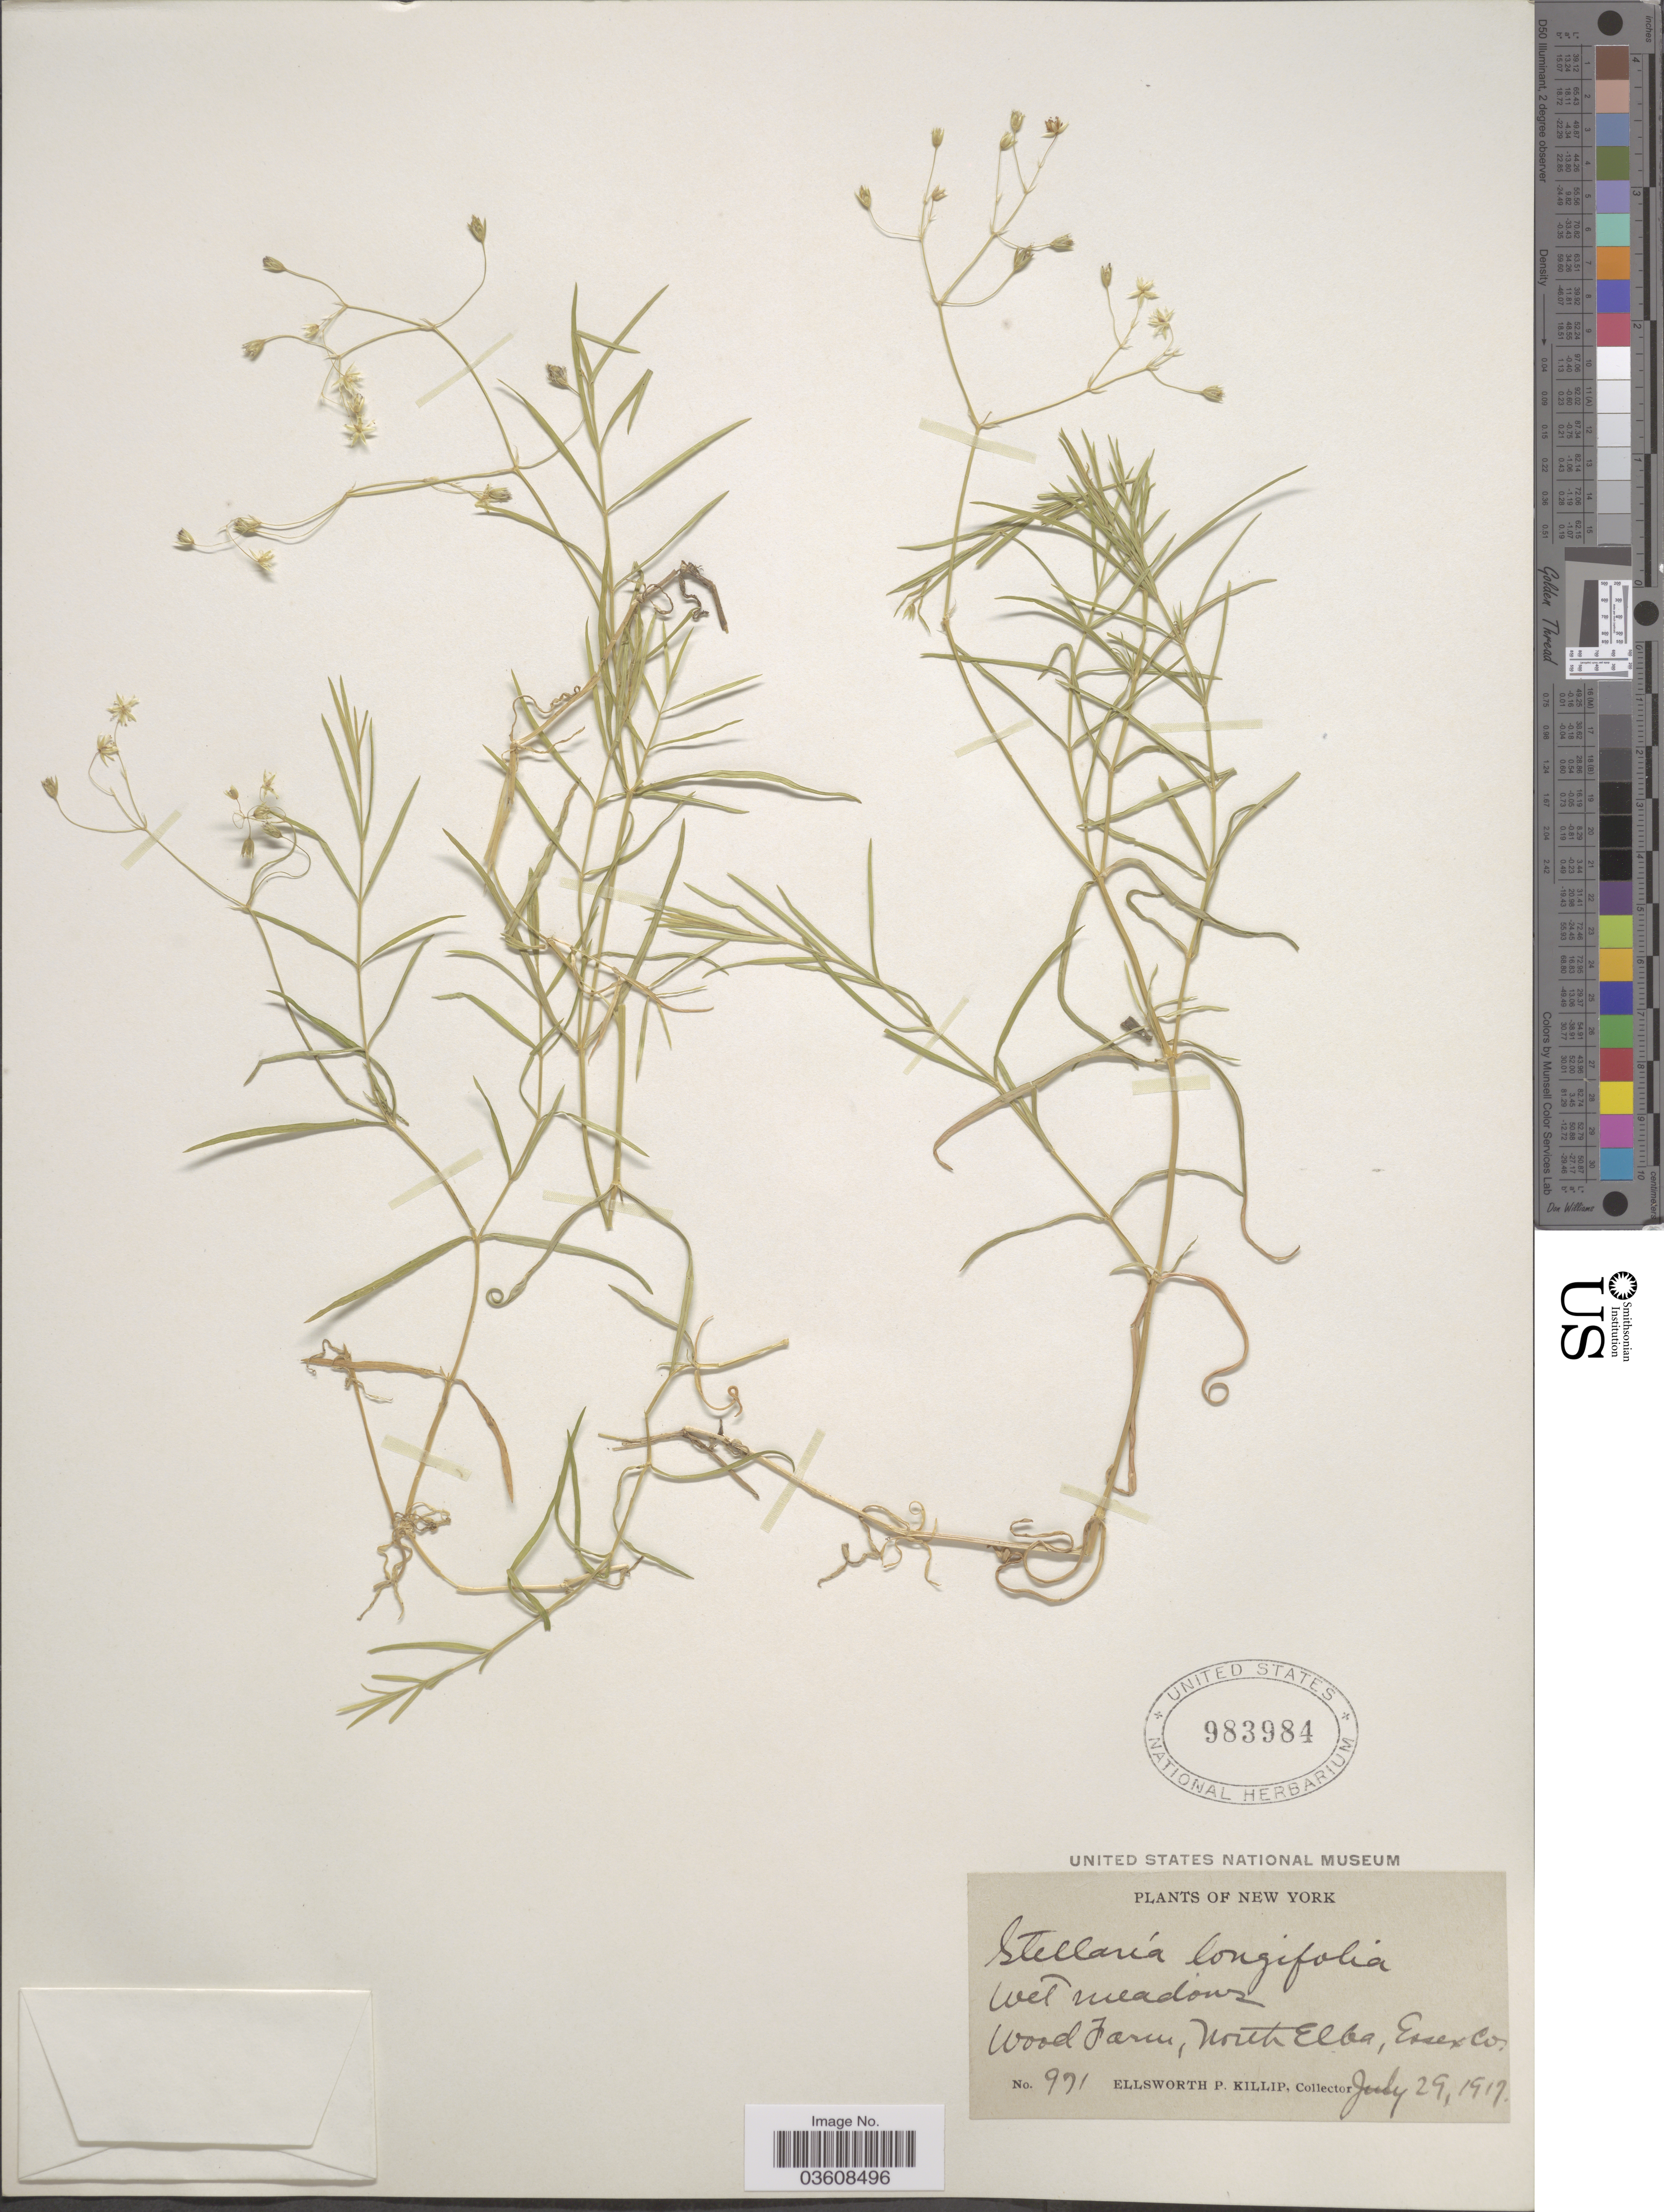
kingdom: Plantae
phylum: Tracheophyta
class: Magnoliopsida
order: Caryophyllales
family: Caryophyllaceae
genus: Stellaria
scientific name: Stellaria longifolia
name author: Muhl. ex Willd.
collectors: E. P. Killip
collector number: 971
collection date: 1917-07-29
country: United States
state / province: New York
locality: Wood Farm, North Elba, Essex Co.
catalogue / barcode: US 983984